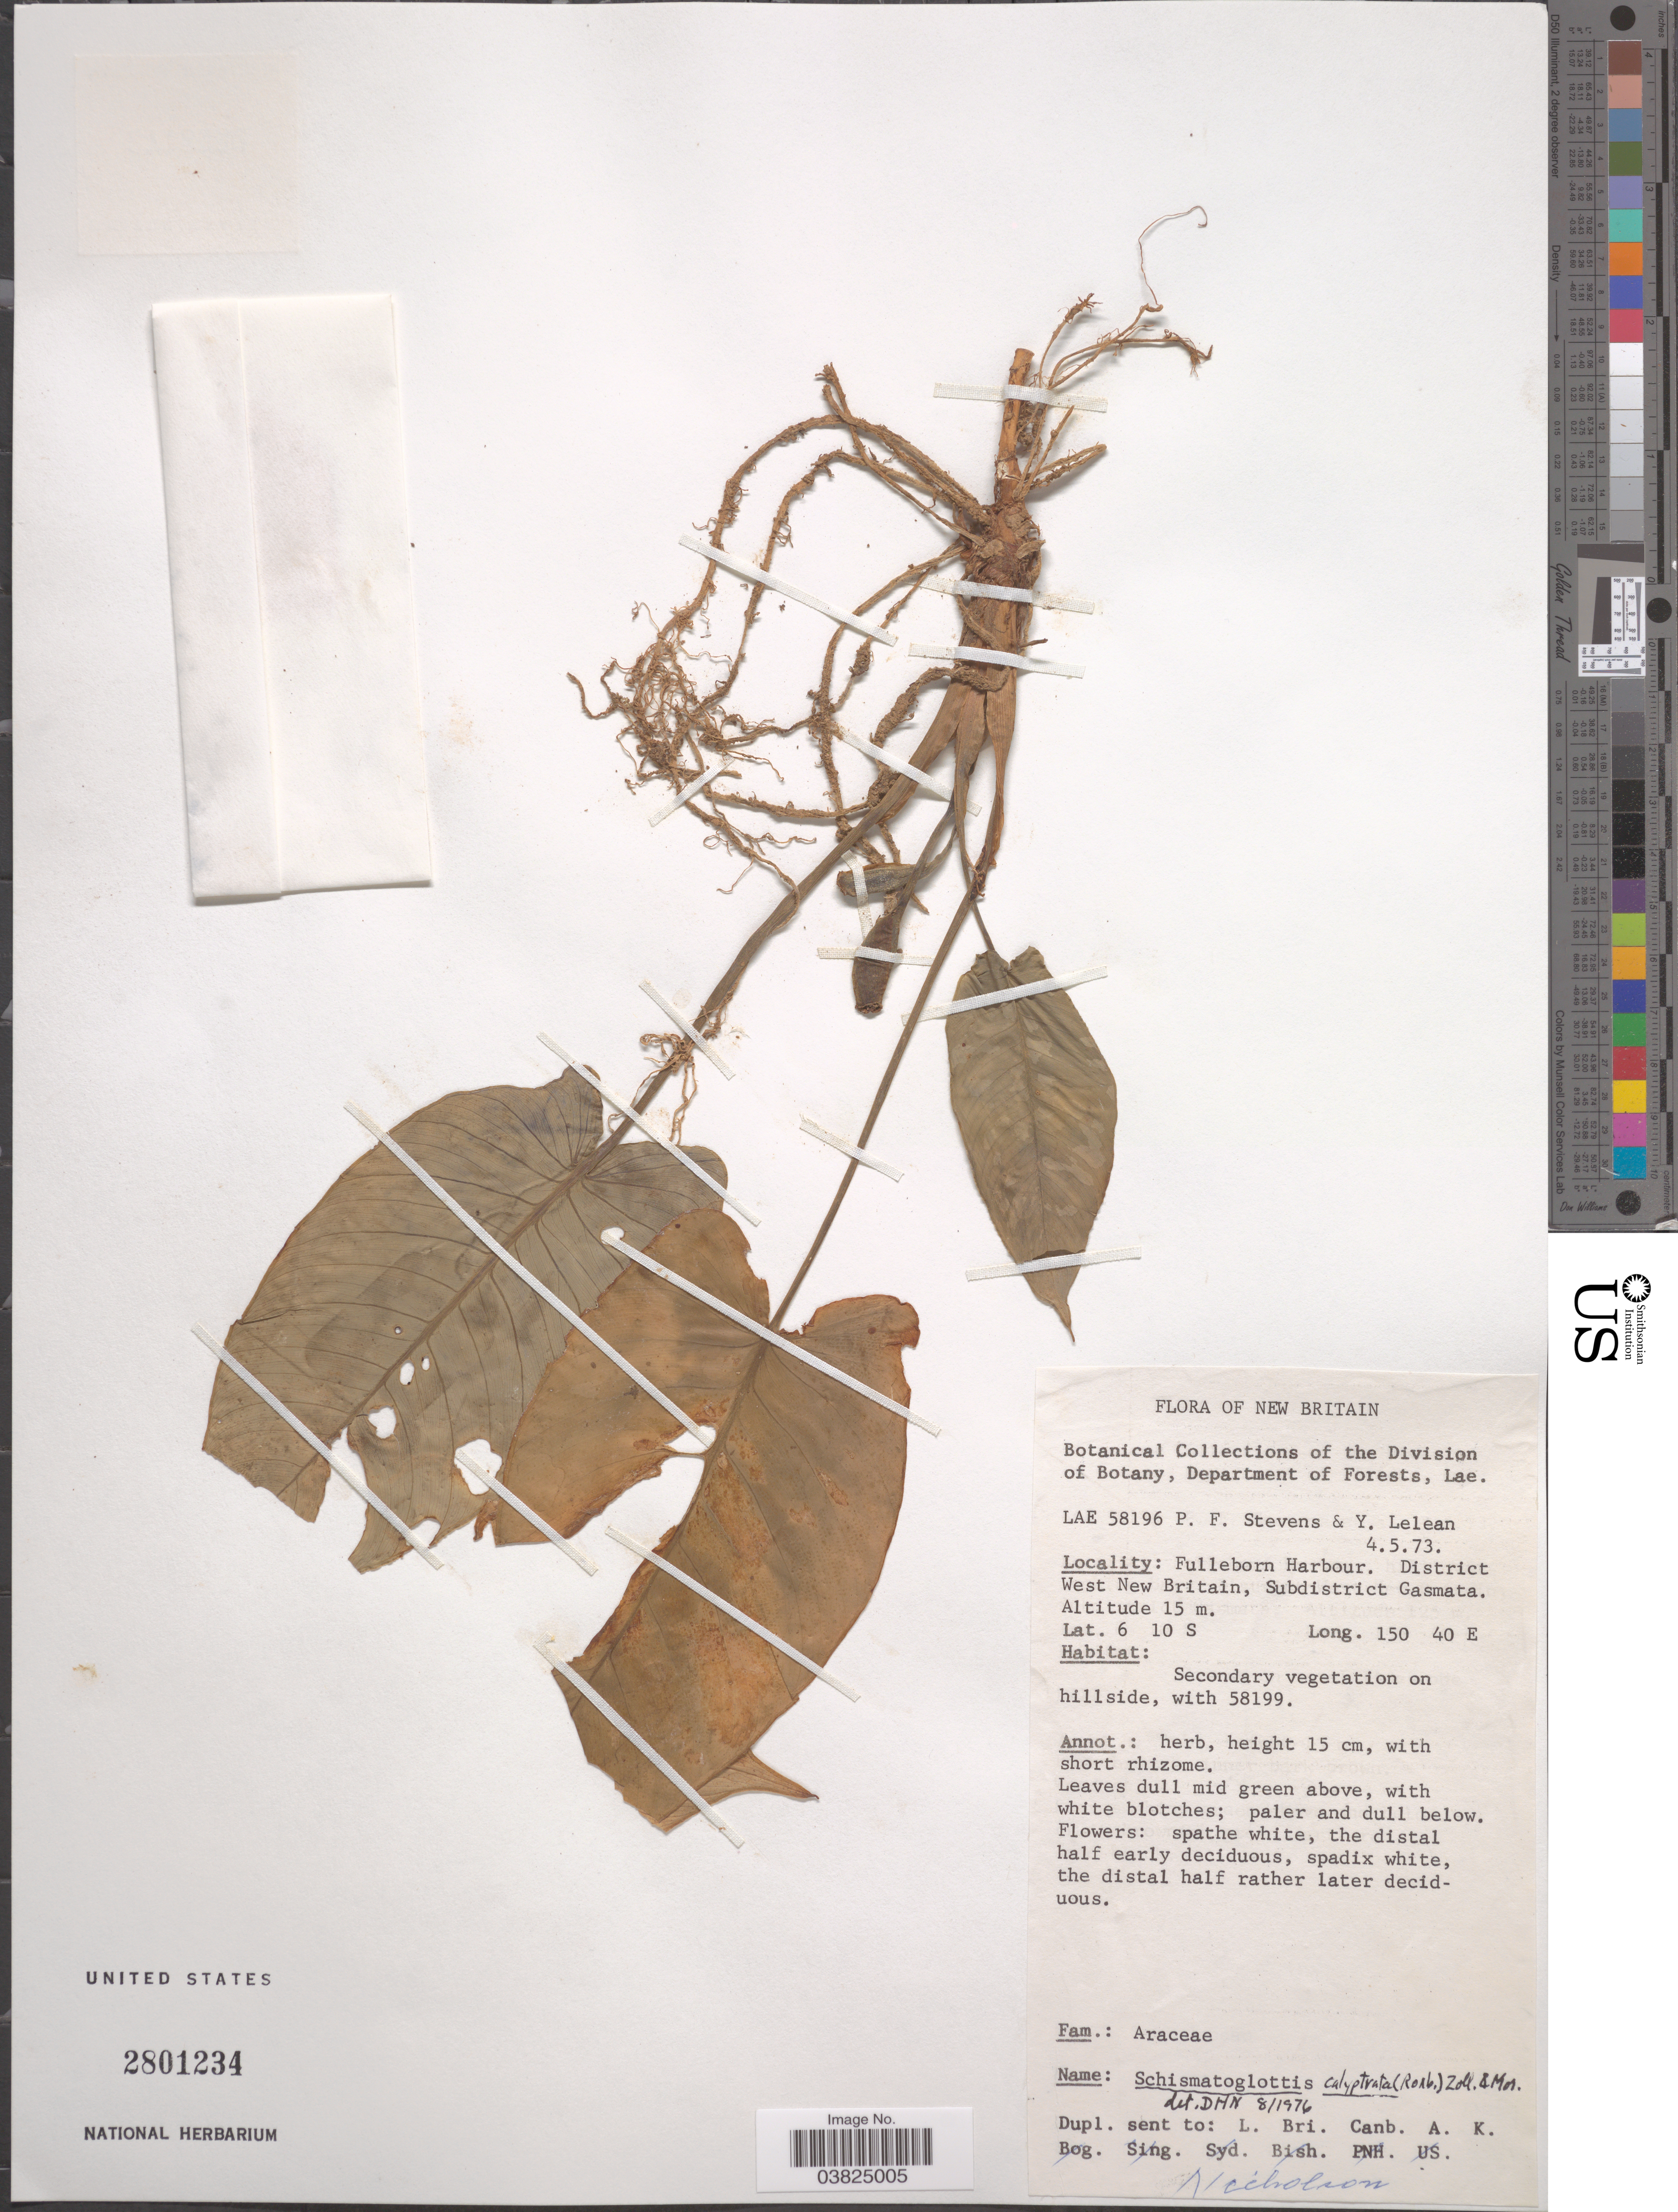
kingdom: Plantae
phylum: Tracheophyta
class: Liliopsida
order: Alismatales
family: Araceae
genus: Schismatoglottis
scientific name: Schismatoglottis calyptrata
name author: Zoll. & Moritzi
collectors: P. F. Stevens & Y. Lelean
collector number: LAE 58196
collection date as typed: Transcribed d/m/y: 4/5/73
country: Papua New Guinea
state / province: West New Britain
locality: New Britain. Fulleborn Harbour. District West New Britain, Subdistrict Gasmata.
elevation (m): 15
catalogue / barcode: US 2801234